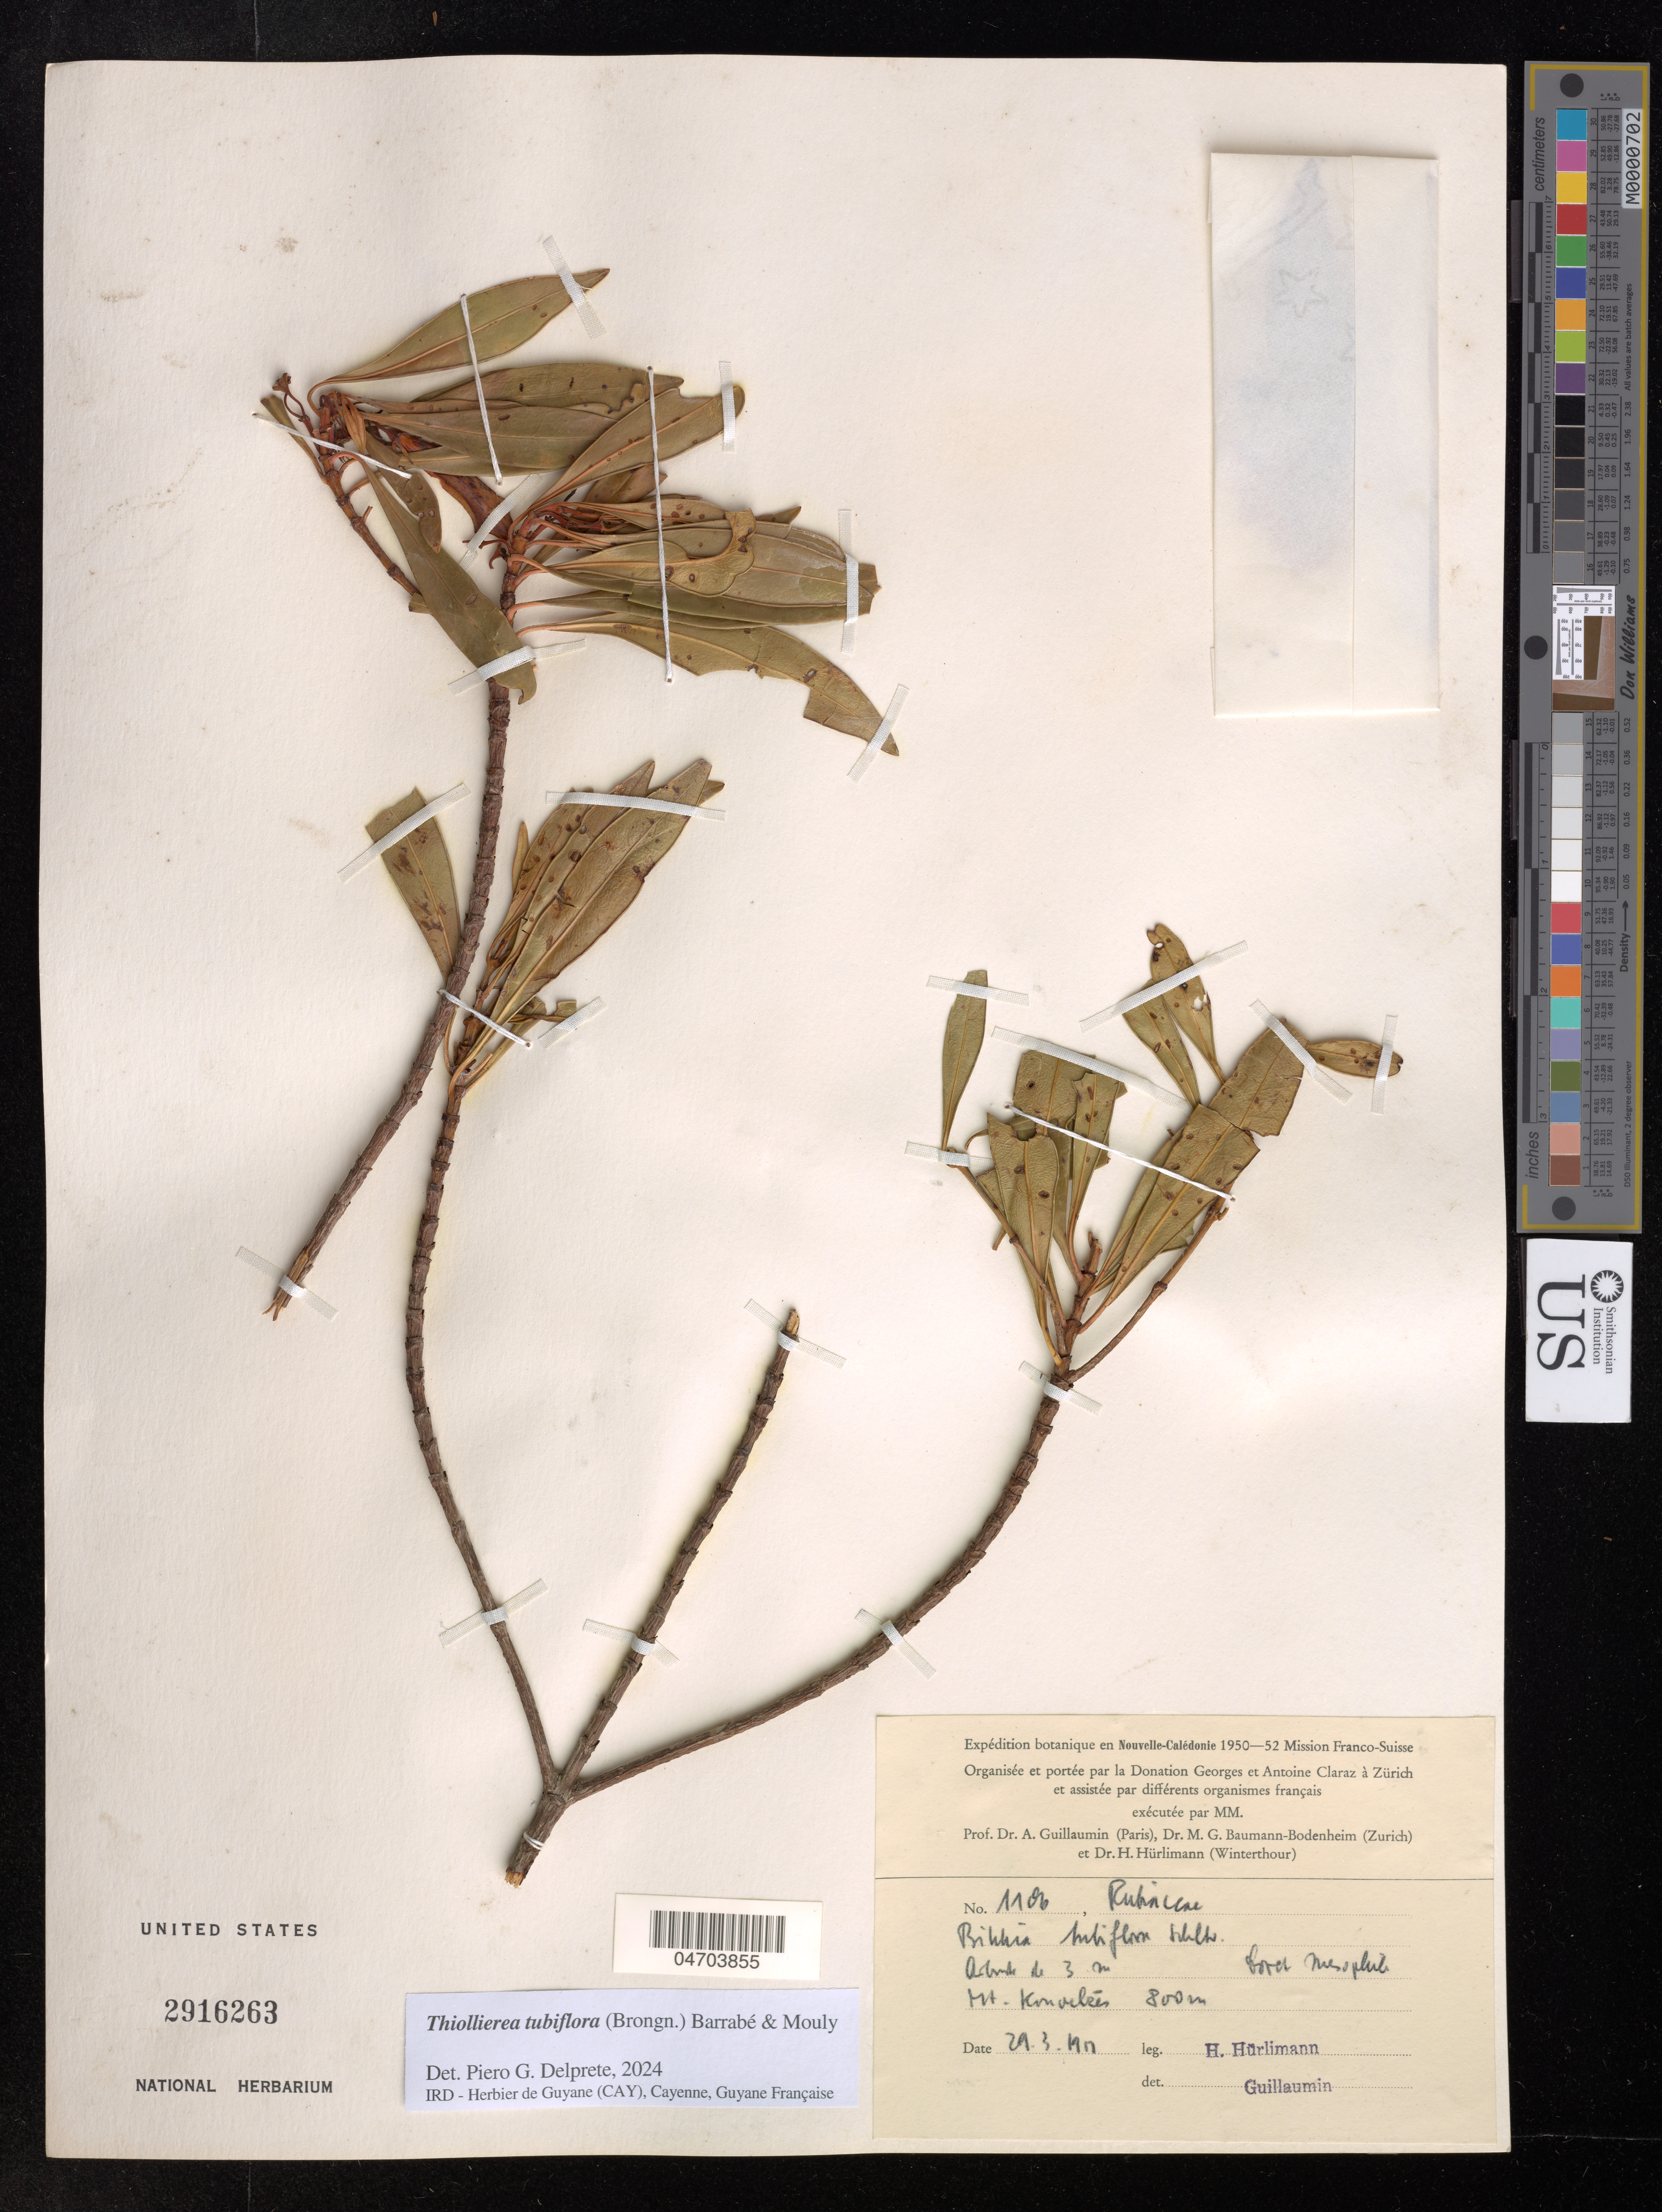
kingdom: Plantae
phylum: Tracheophyta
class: Magnoliopsida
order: Gentianales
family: Rubiaceae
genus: Thiollierea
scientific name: Thiollierea tubiflora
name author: (Brongn.) Barrabé & Mouly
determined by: Delprete, P. G., Herb. de Guyane Cay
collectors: H. Hürlimann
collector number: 1106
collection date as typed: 29 3 1917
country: New Caledonia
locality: Monts Kouvelée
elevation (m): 800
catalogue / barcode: US 2916263